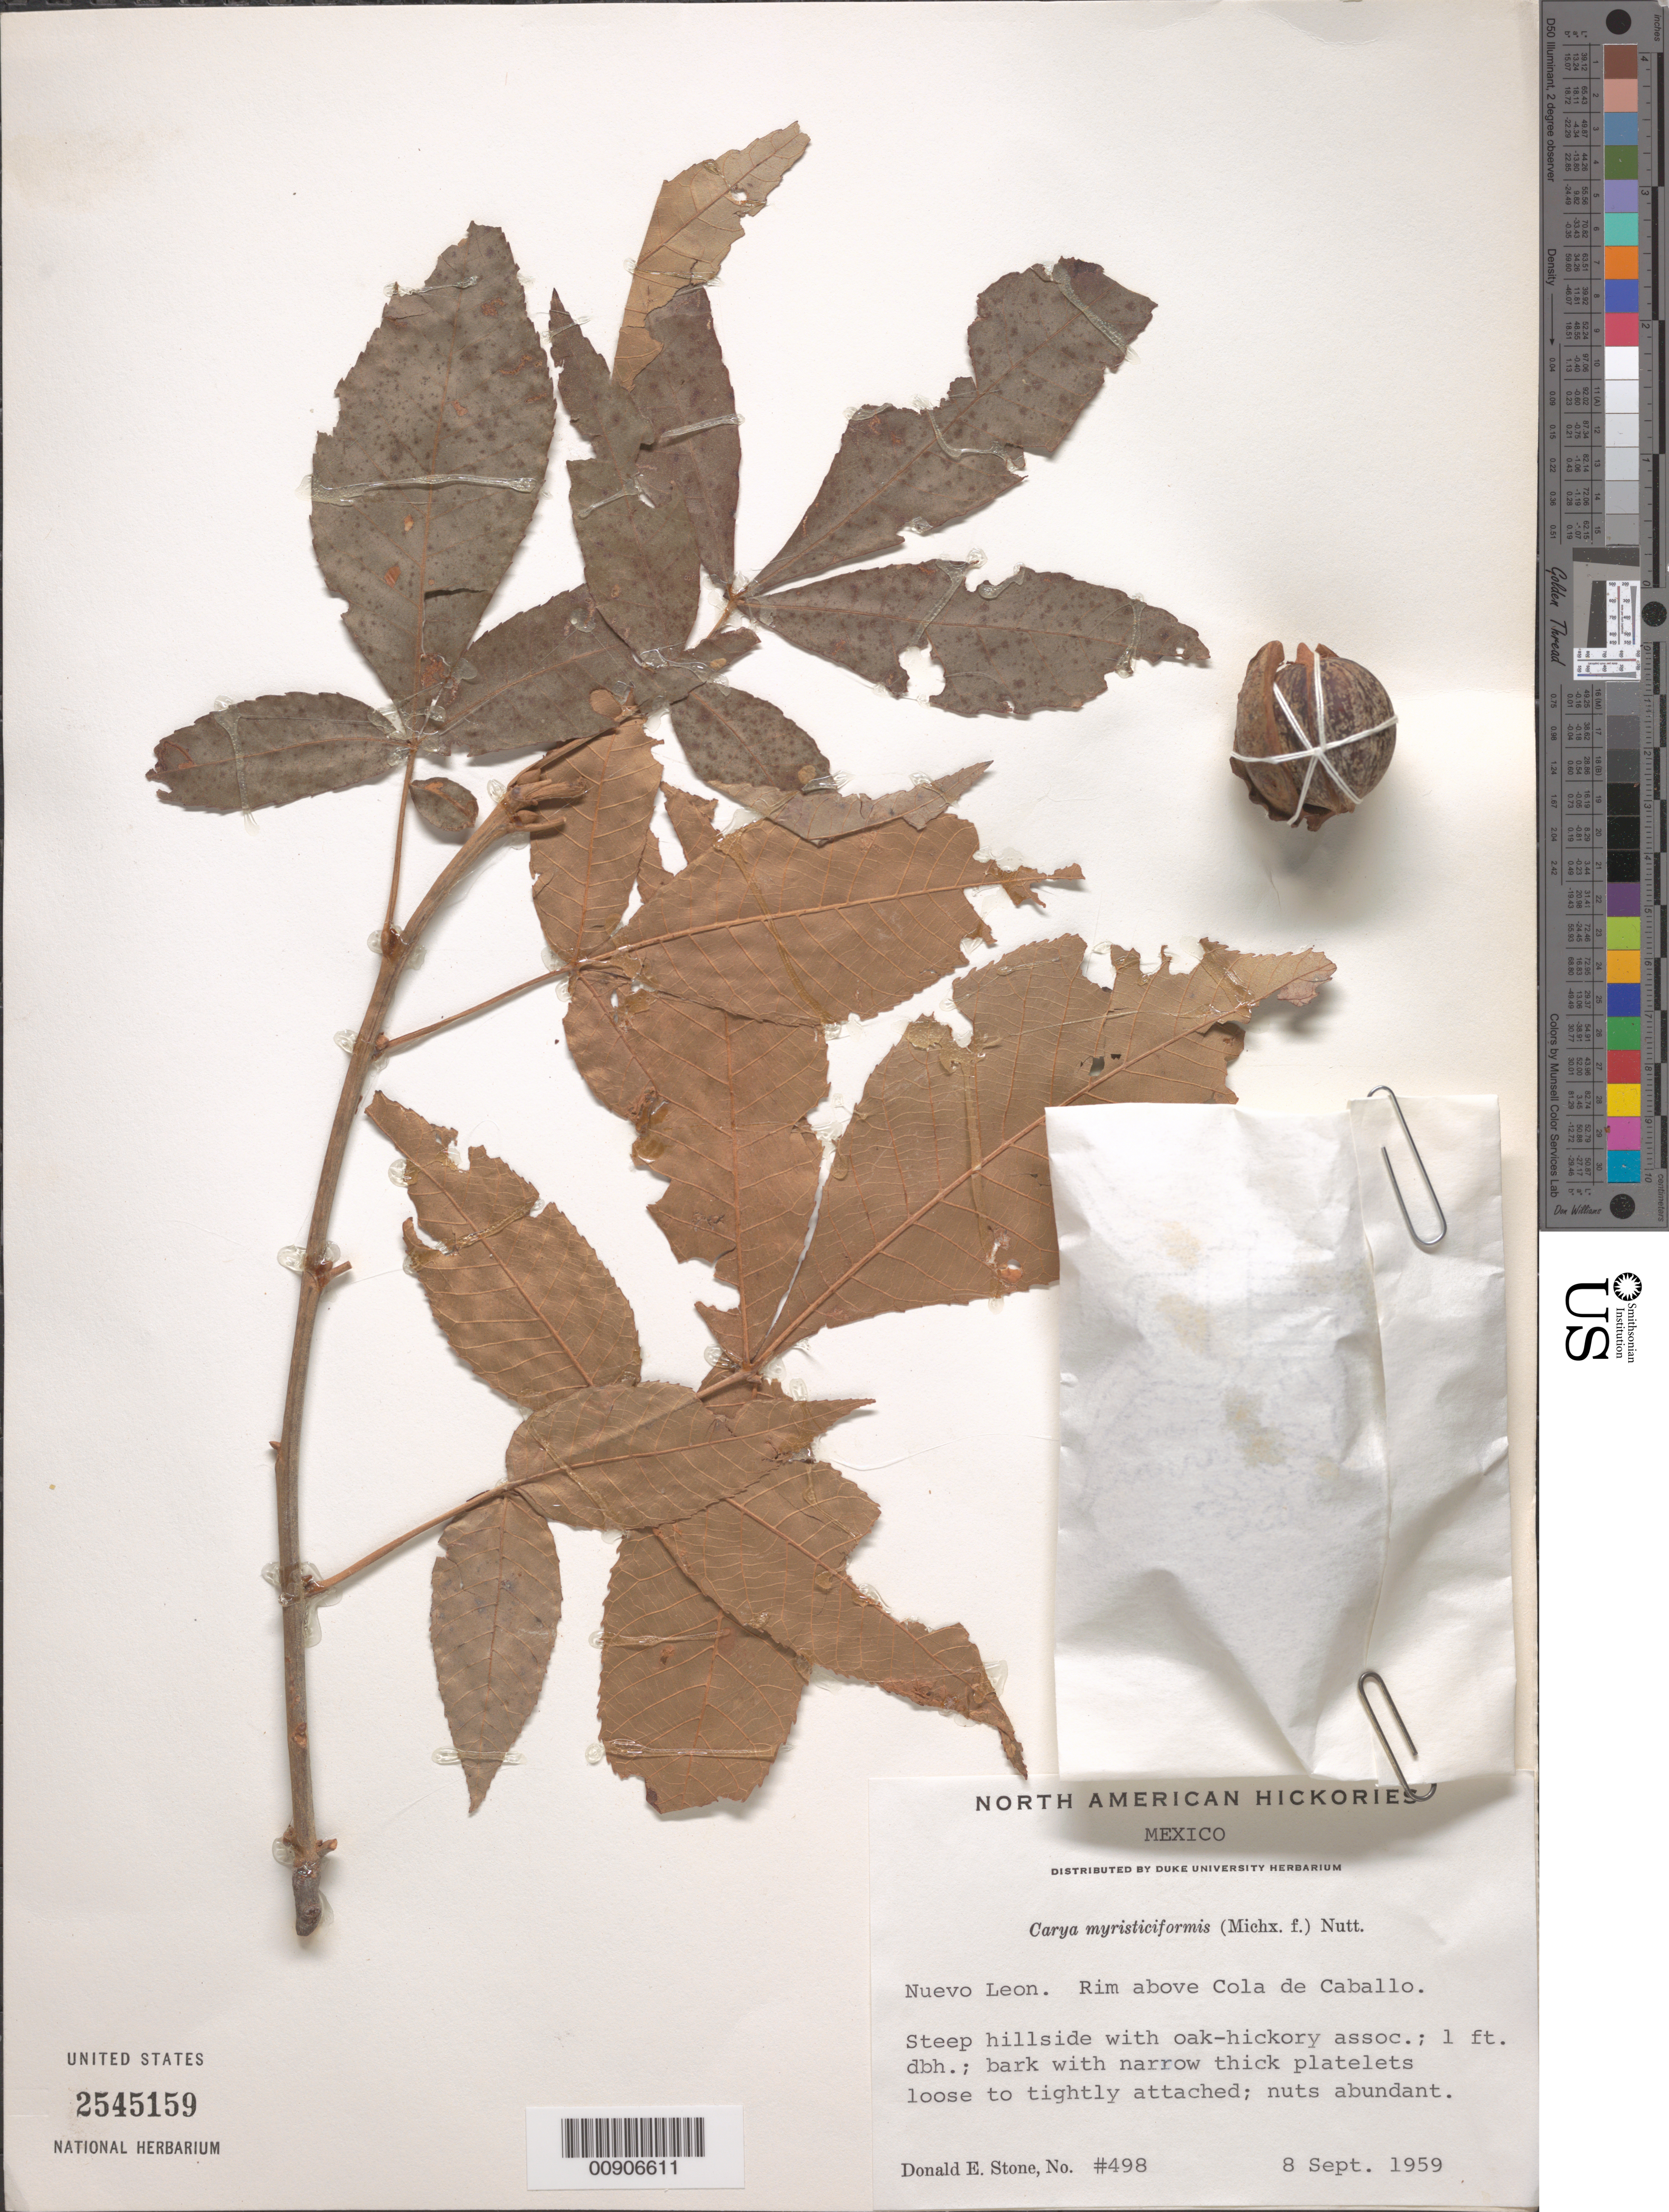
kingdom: Plantae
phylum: Tracheophyta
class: Magnoliopsida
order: Fagales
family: Juglandaceae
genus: Carya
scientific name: Carya myristiciformis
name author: (F. Michx.) Nutt.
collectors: D. E. Stone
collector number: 498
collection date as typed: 08 Sep 1959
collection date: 1959-09-08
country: Mexico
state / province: Nuevo León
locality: Nuevo León. Rim above Cola de Caballo.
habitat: Steep hillsides with oak-hickory assoc.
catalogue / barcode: US 2545159